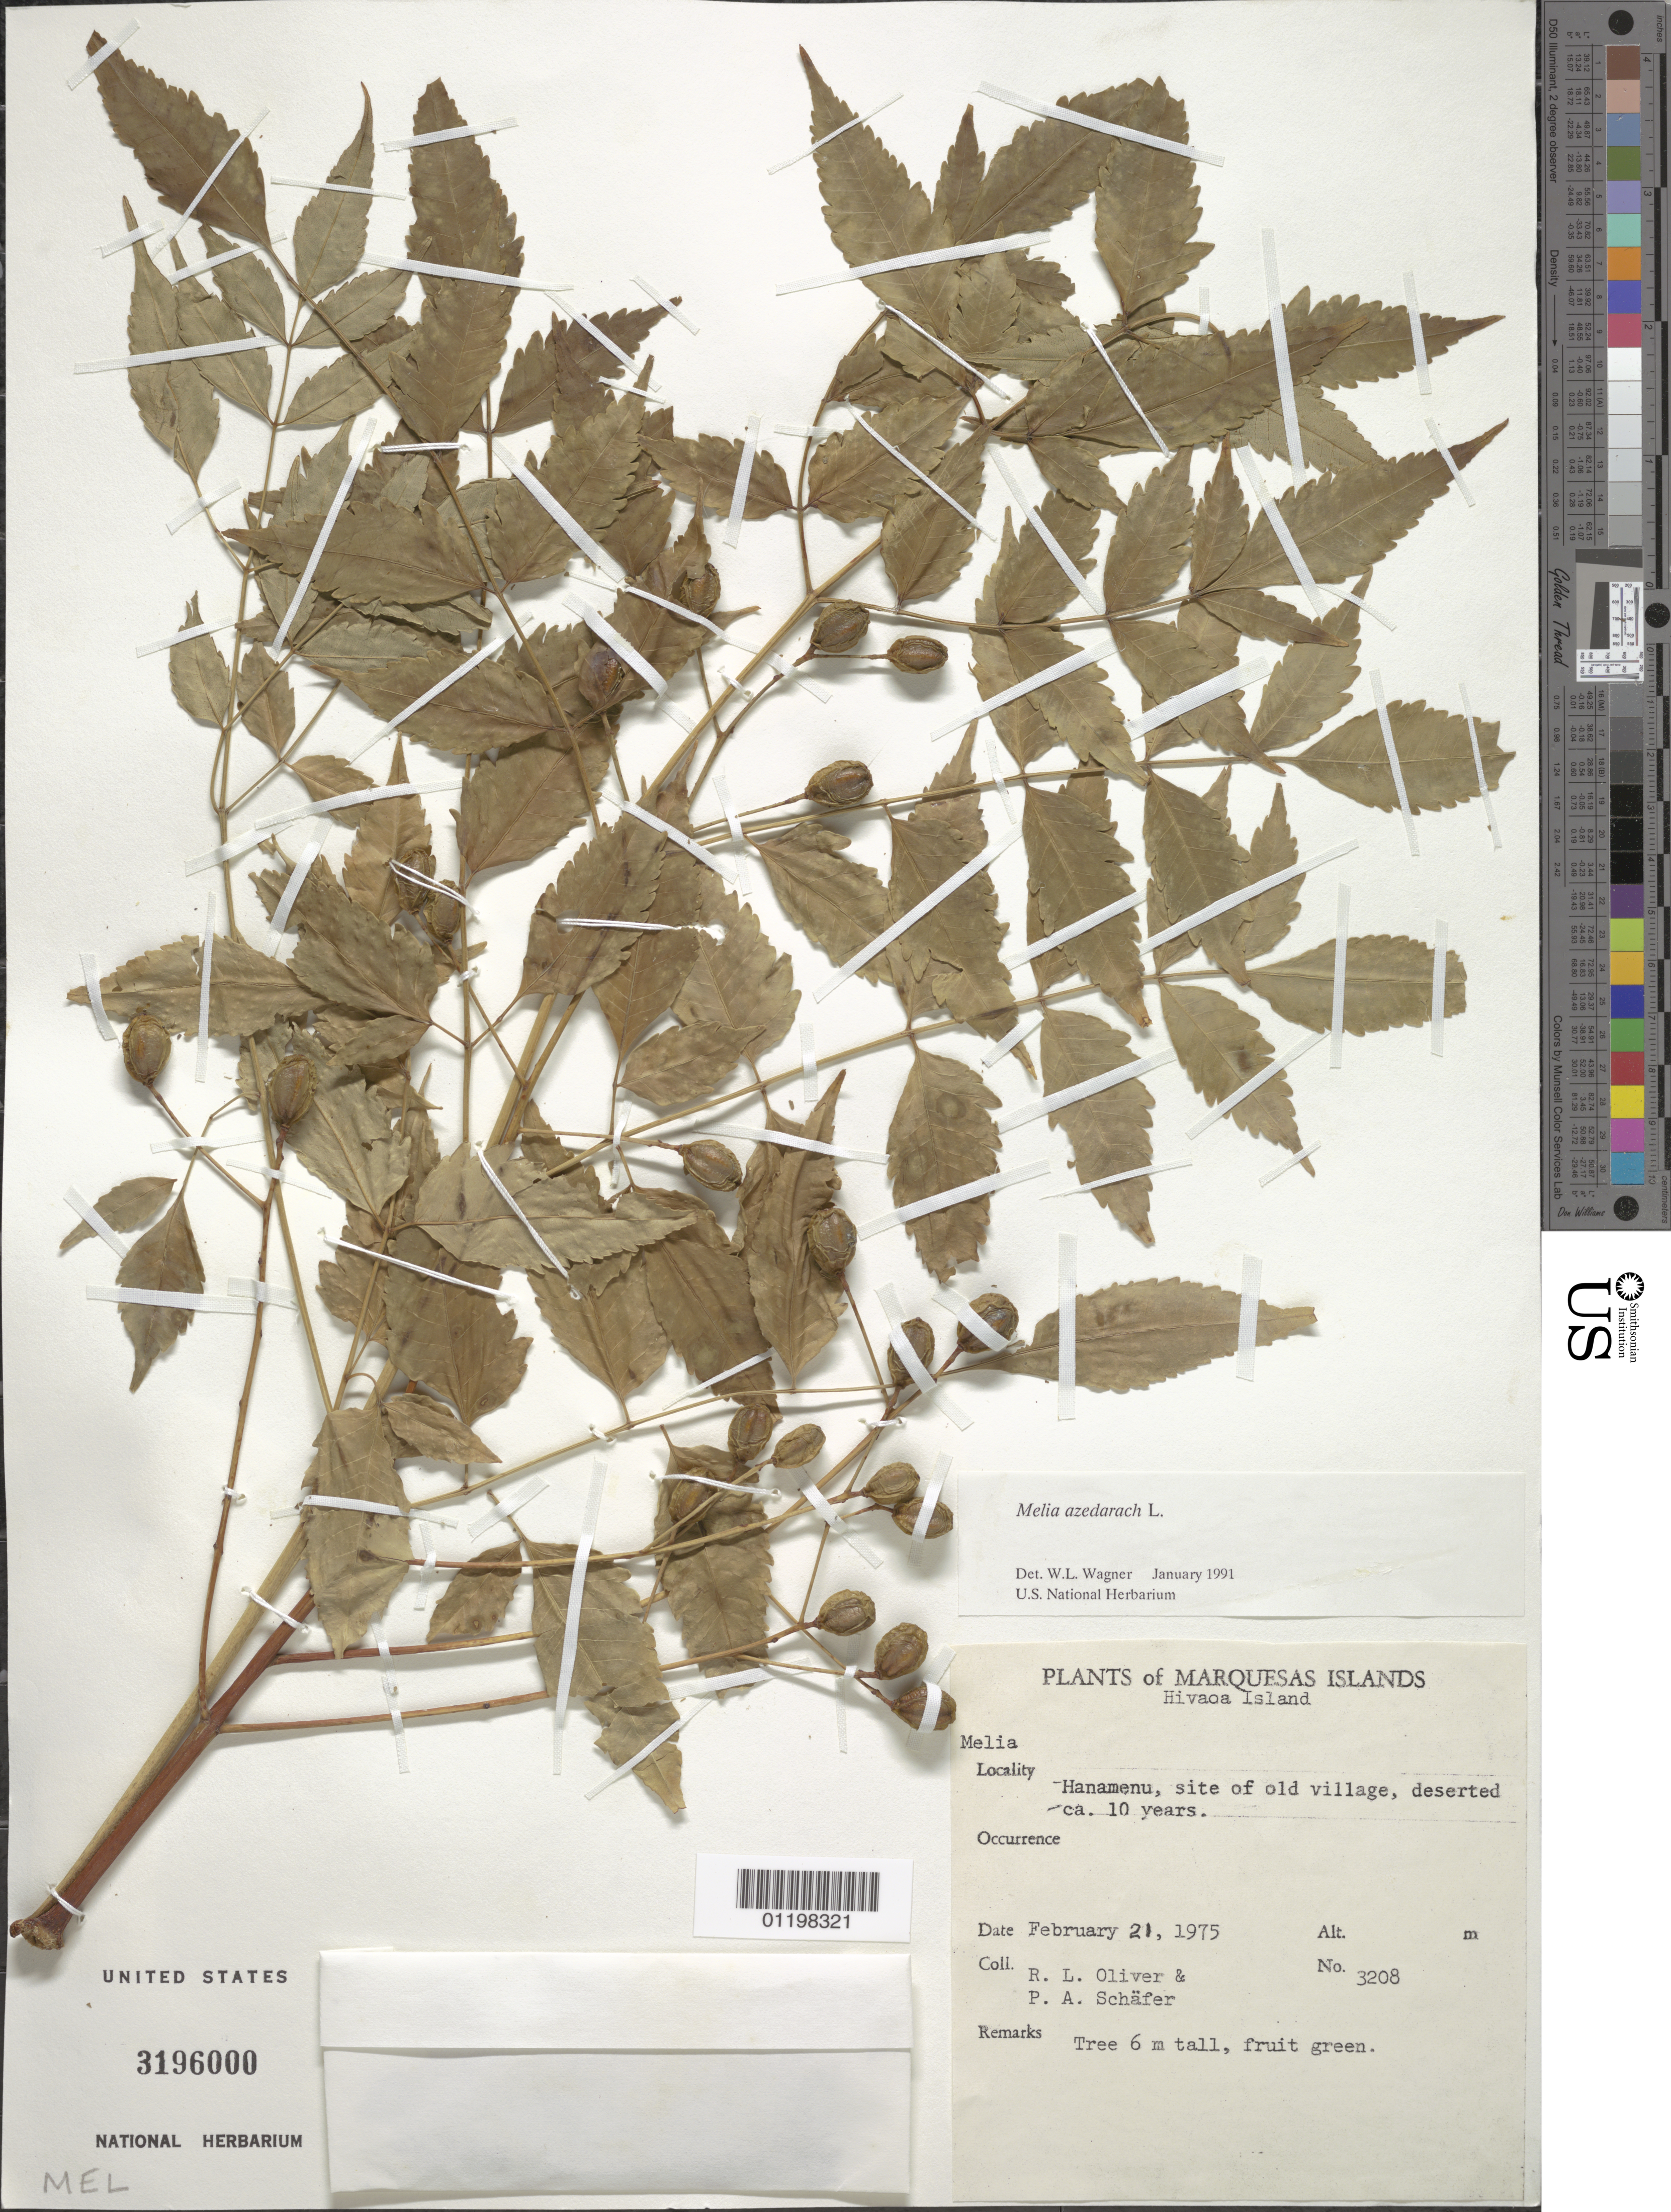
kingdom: Plantae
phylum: Tracheophyta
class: Magnoliopsida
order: Sapindales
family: Meliaceae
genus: Melia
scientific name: Melia azedarach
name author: L.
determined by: Wagner, W. L., (BOT), Smithsonian Institution - National Museum of Natural History (UNITED STATES)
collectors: R. L. Oliver & P. A. Schäfer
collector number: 3208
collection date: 1975-02-21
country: French Polynesia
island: Hiva Oa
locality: Hanamenu, site of old village deserted ca. 10 years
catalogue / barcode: US 3196000